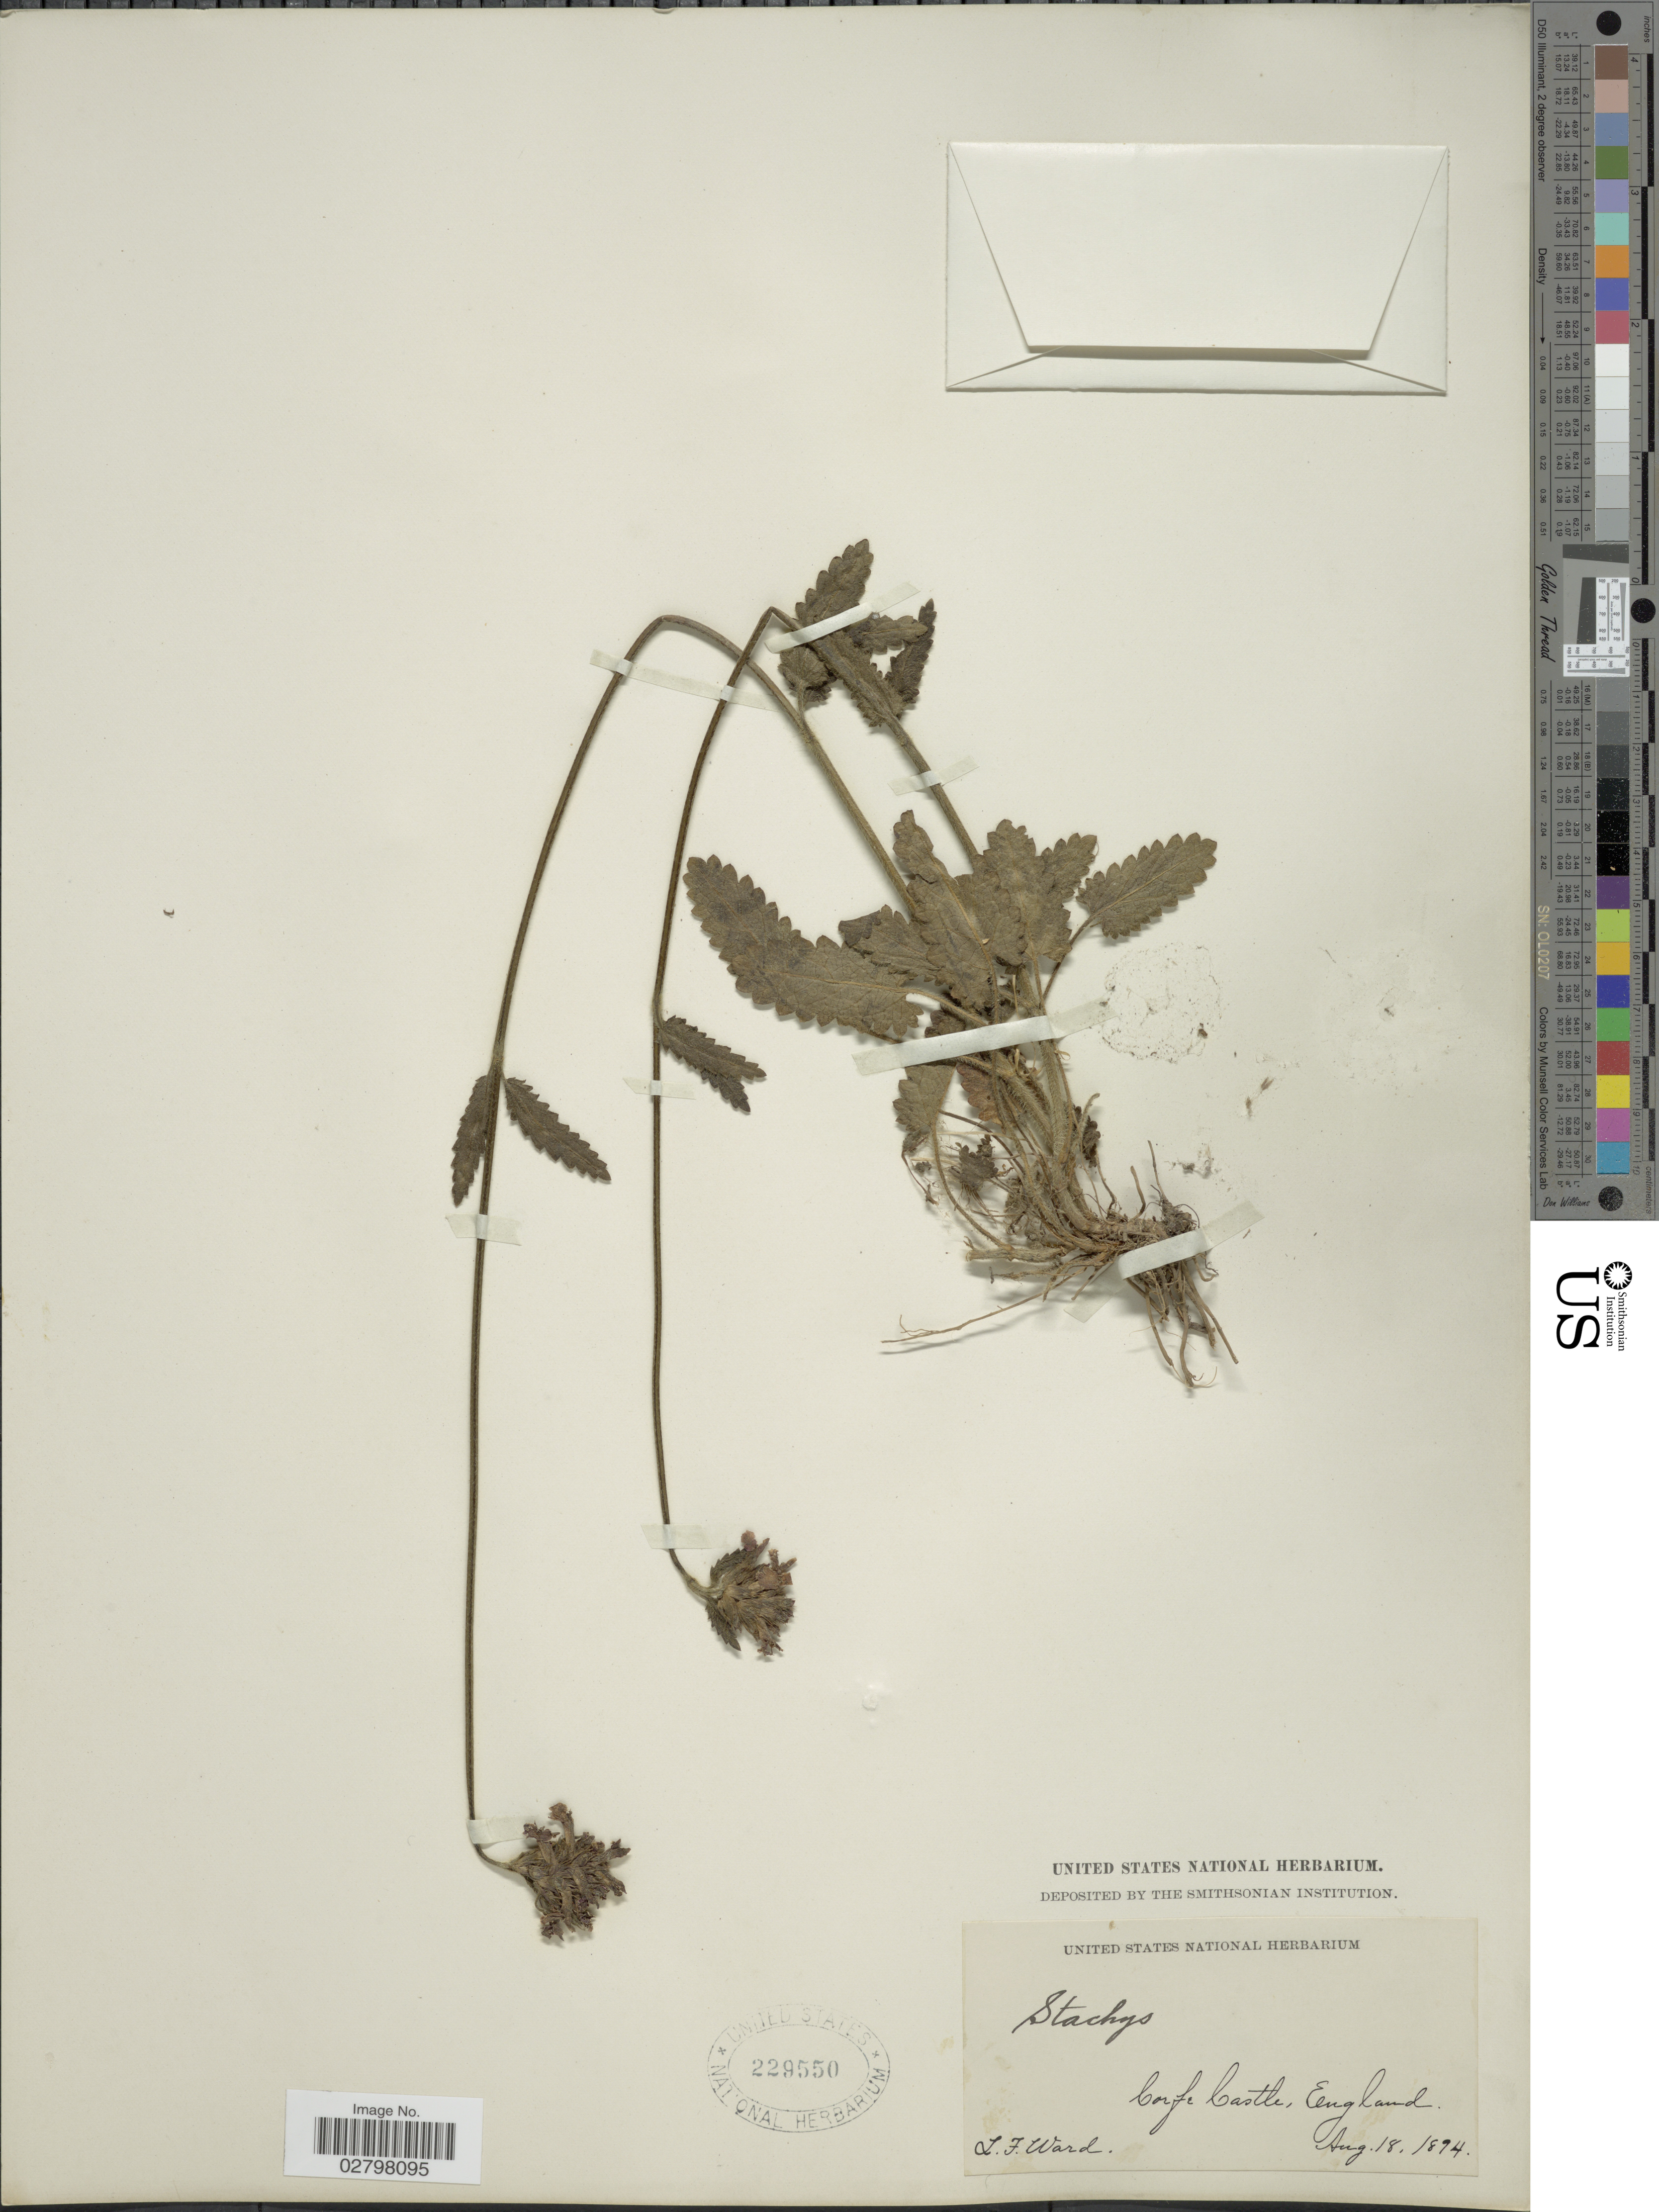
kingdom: Plantae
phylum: Tracheophyta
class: Magnoliopsida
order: Lamiales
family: Lamiaceae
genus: Stachys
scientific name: Stachys sp.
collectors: L. Ward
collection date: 1894-08-18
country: United Kingdom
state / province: England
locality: Corfe Castle.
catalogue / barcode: US 229550